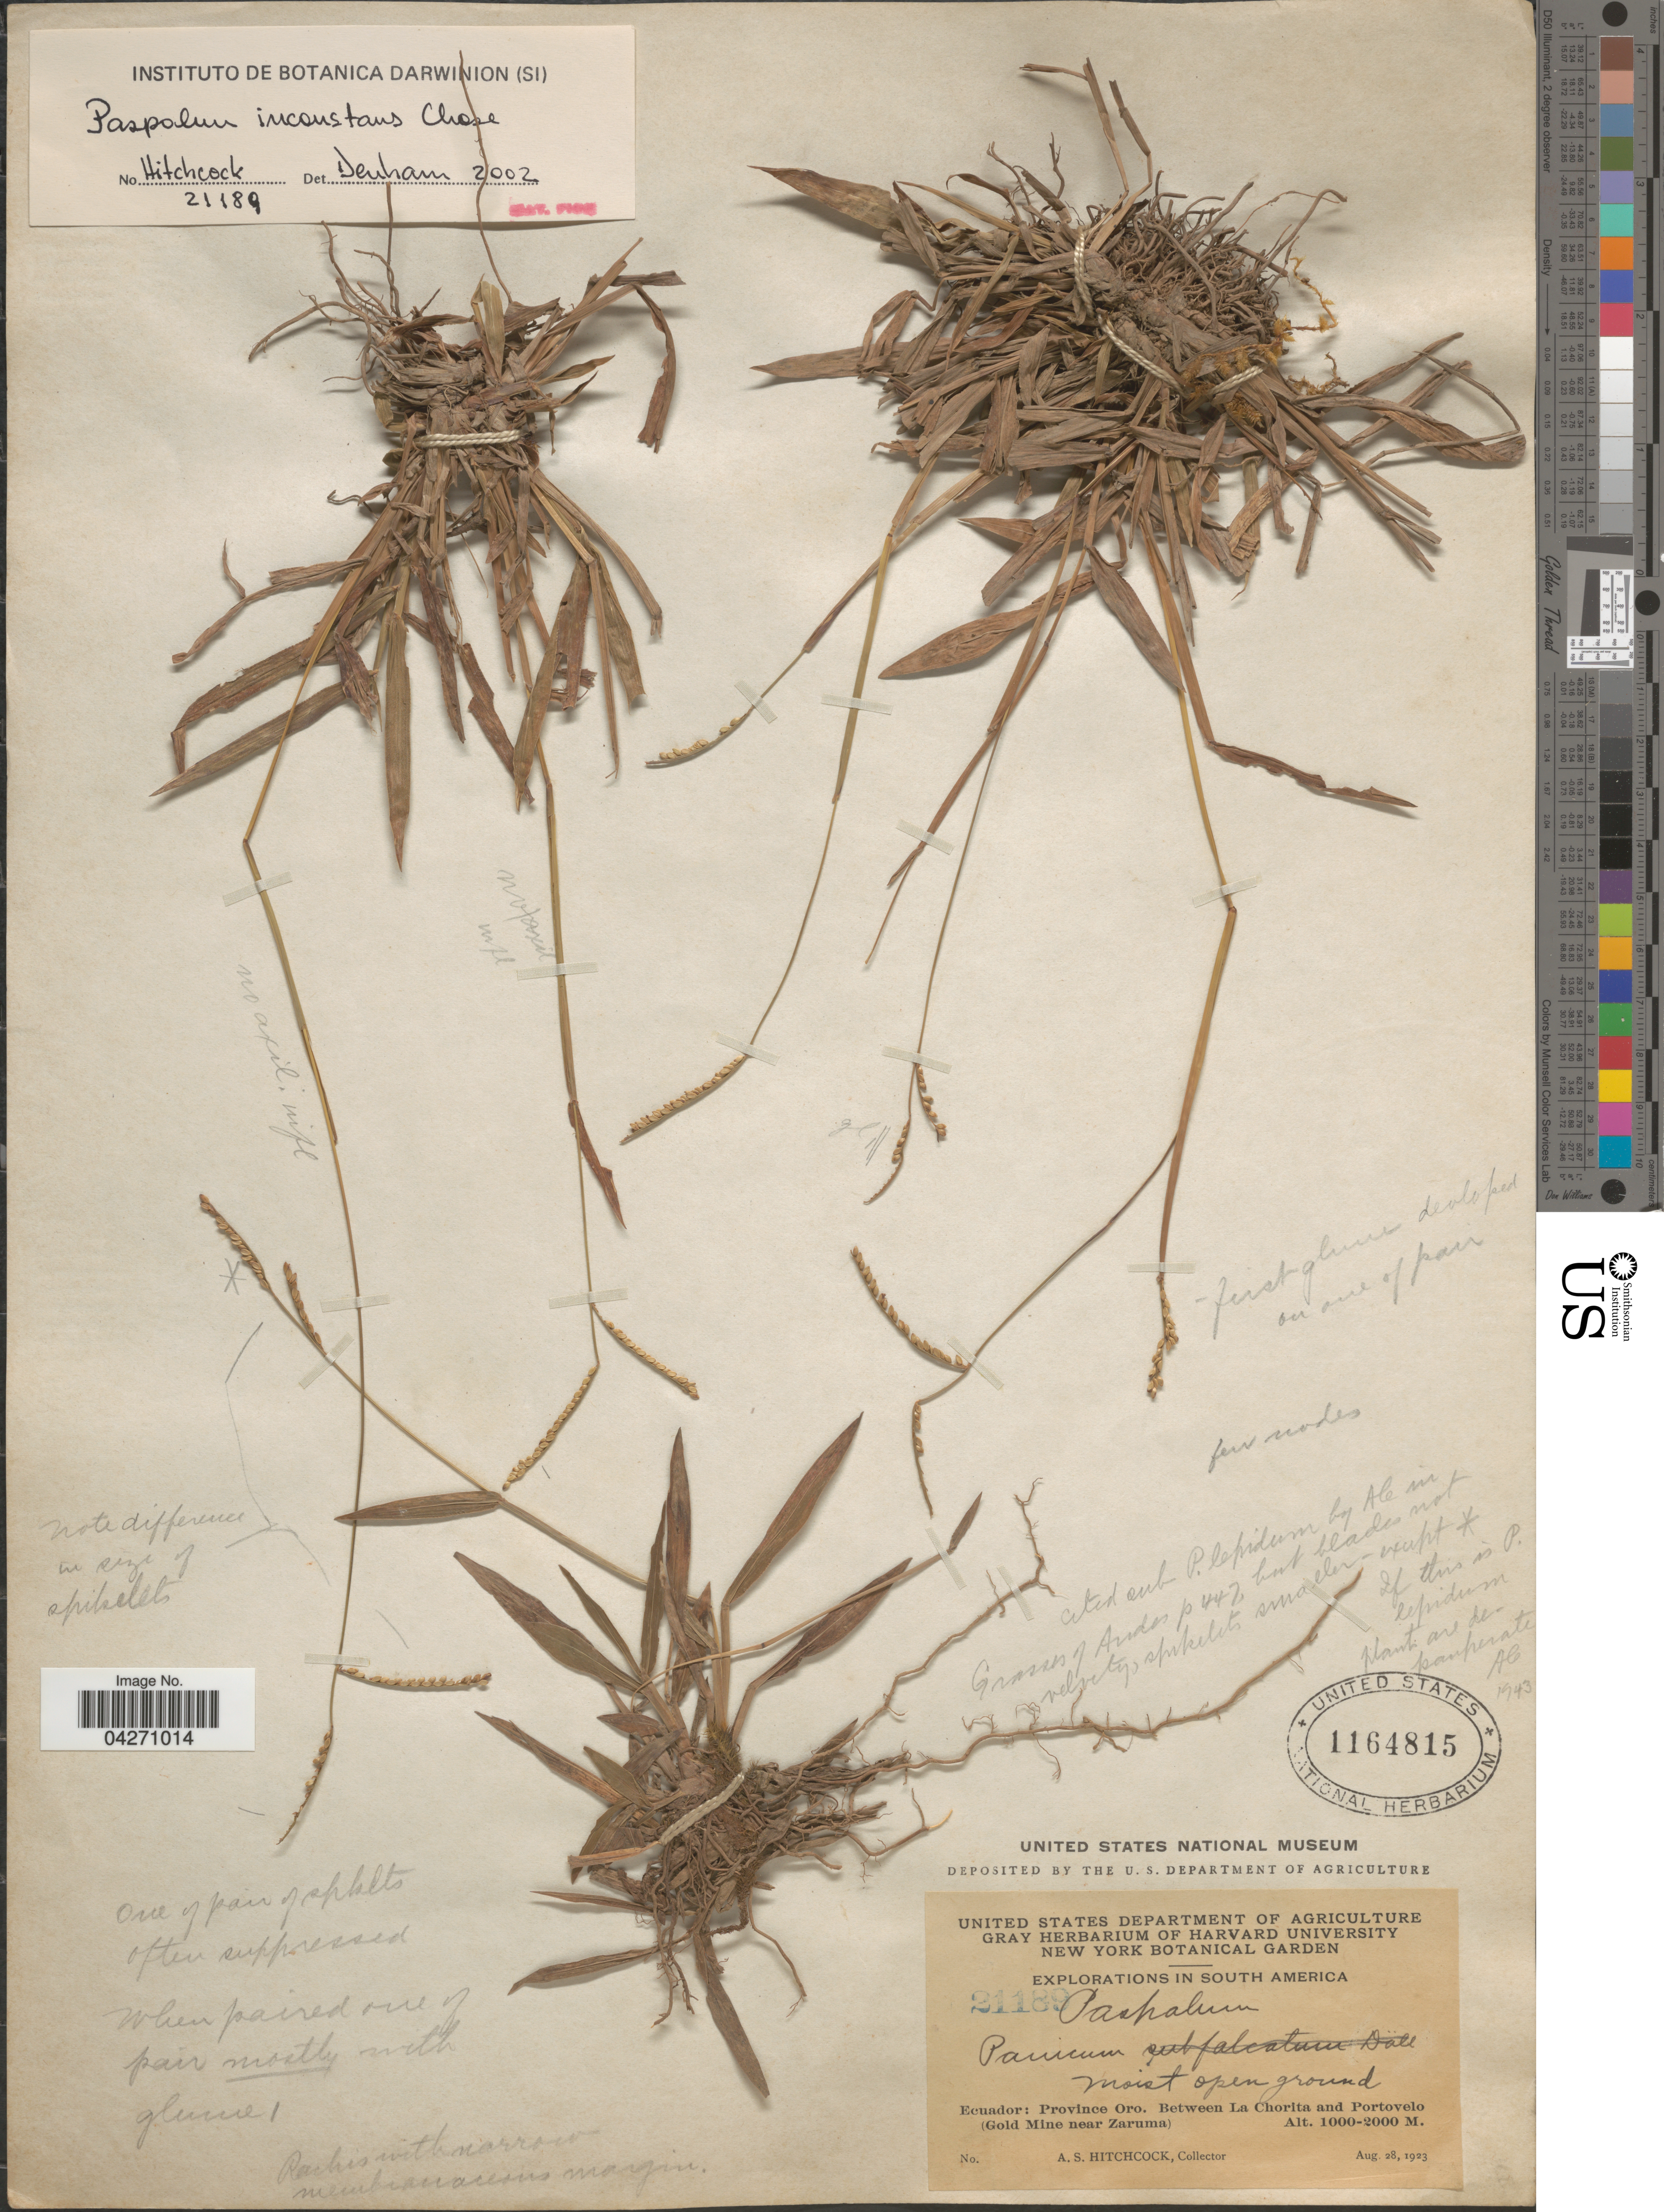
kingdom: Plantae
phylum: Tracheophyta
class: Liliopsida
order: Poales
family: Poaceae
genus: Paspalum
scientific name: Paspalum inconstans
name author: Chase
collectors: A. S. Hitchcock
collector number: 21189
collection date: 1923-08-28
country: Ecuador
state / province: El Oro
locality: Explorations in South America. Moist open ground. Province Oro. Between La Chorita and Portovelo (Gold Mine near Zaruma).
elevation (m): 1000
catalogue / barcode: US 1164815